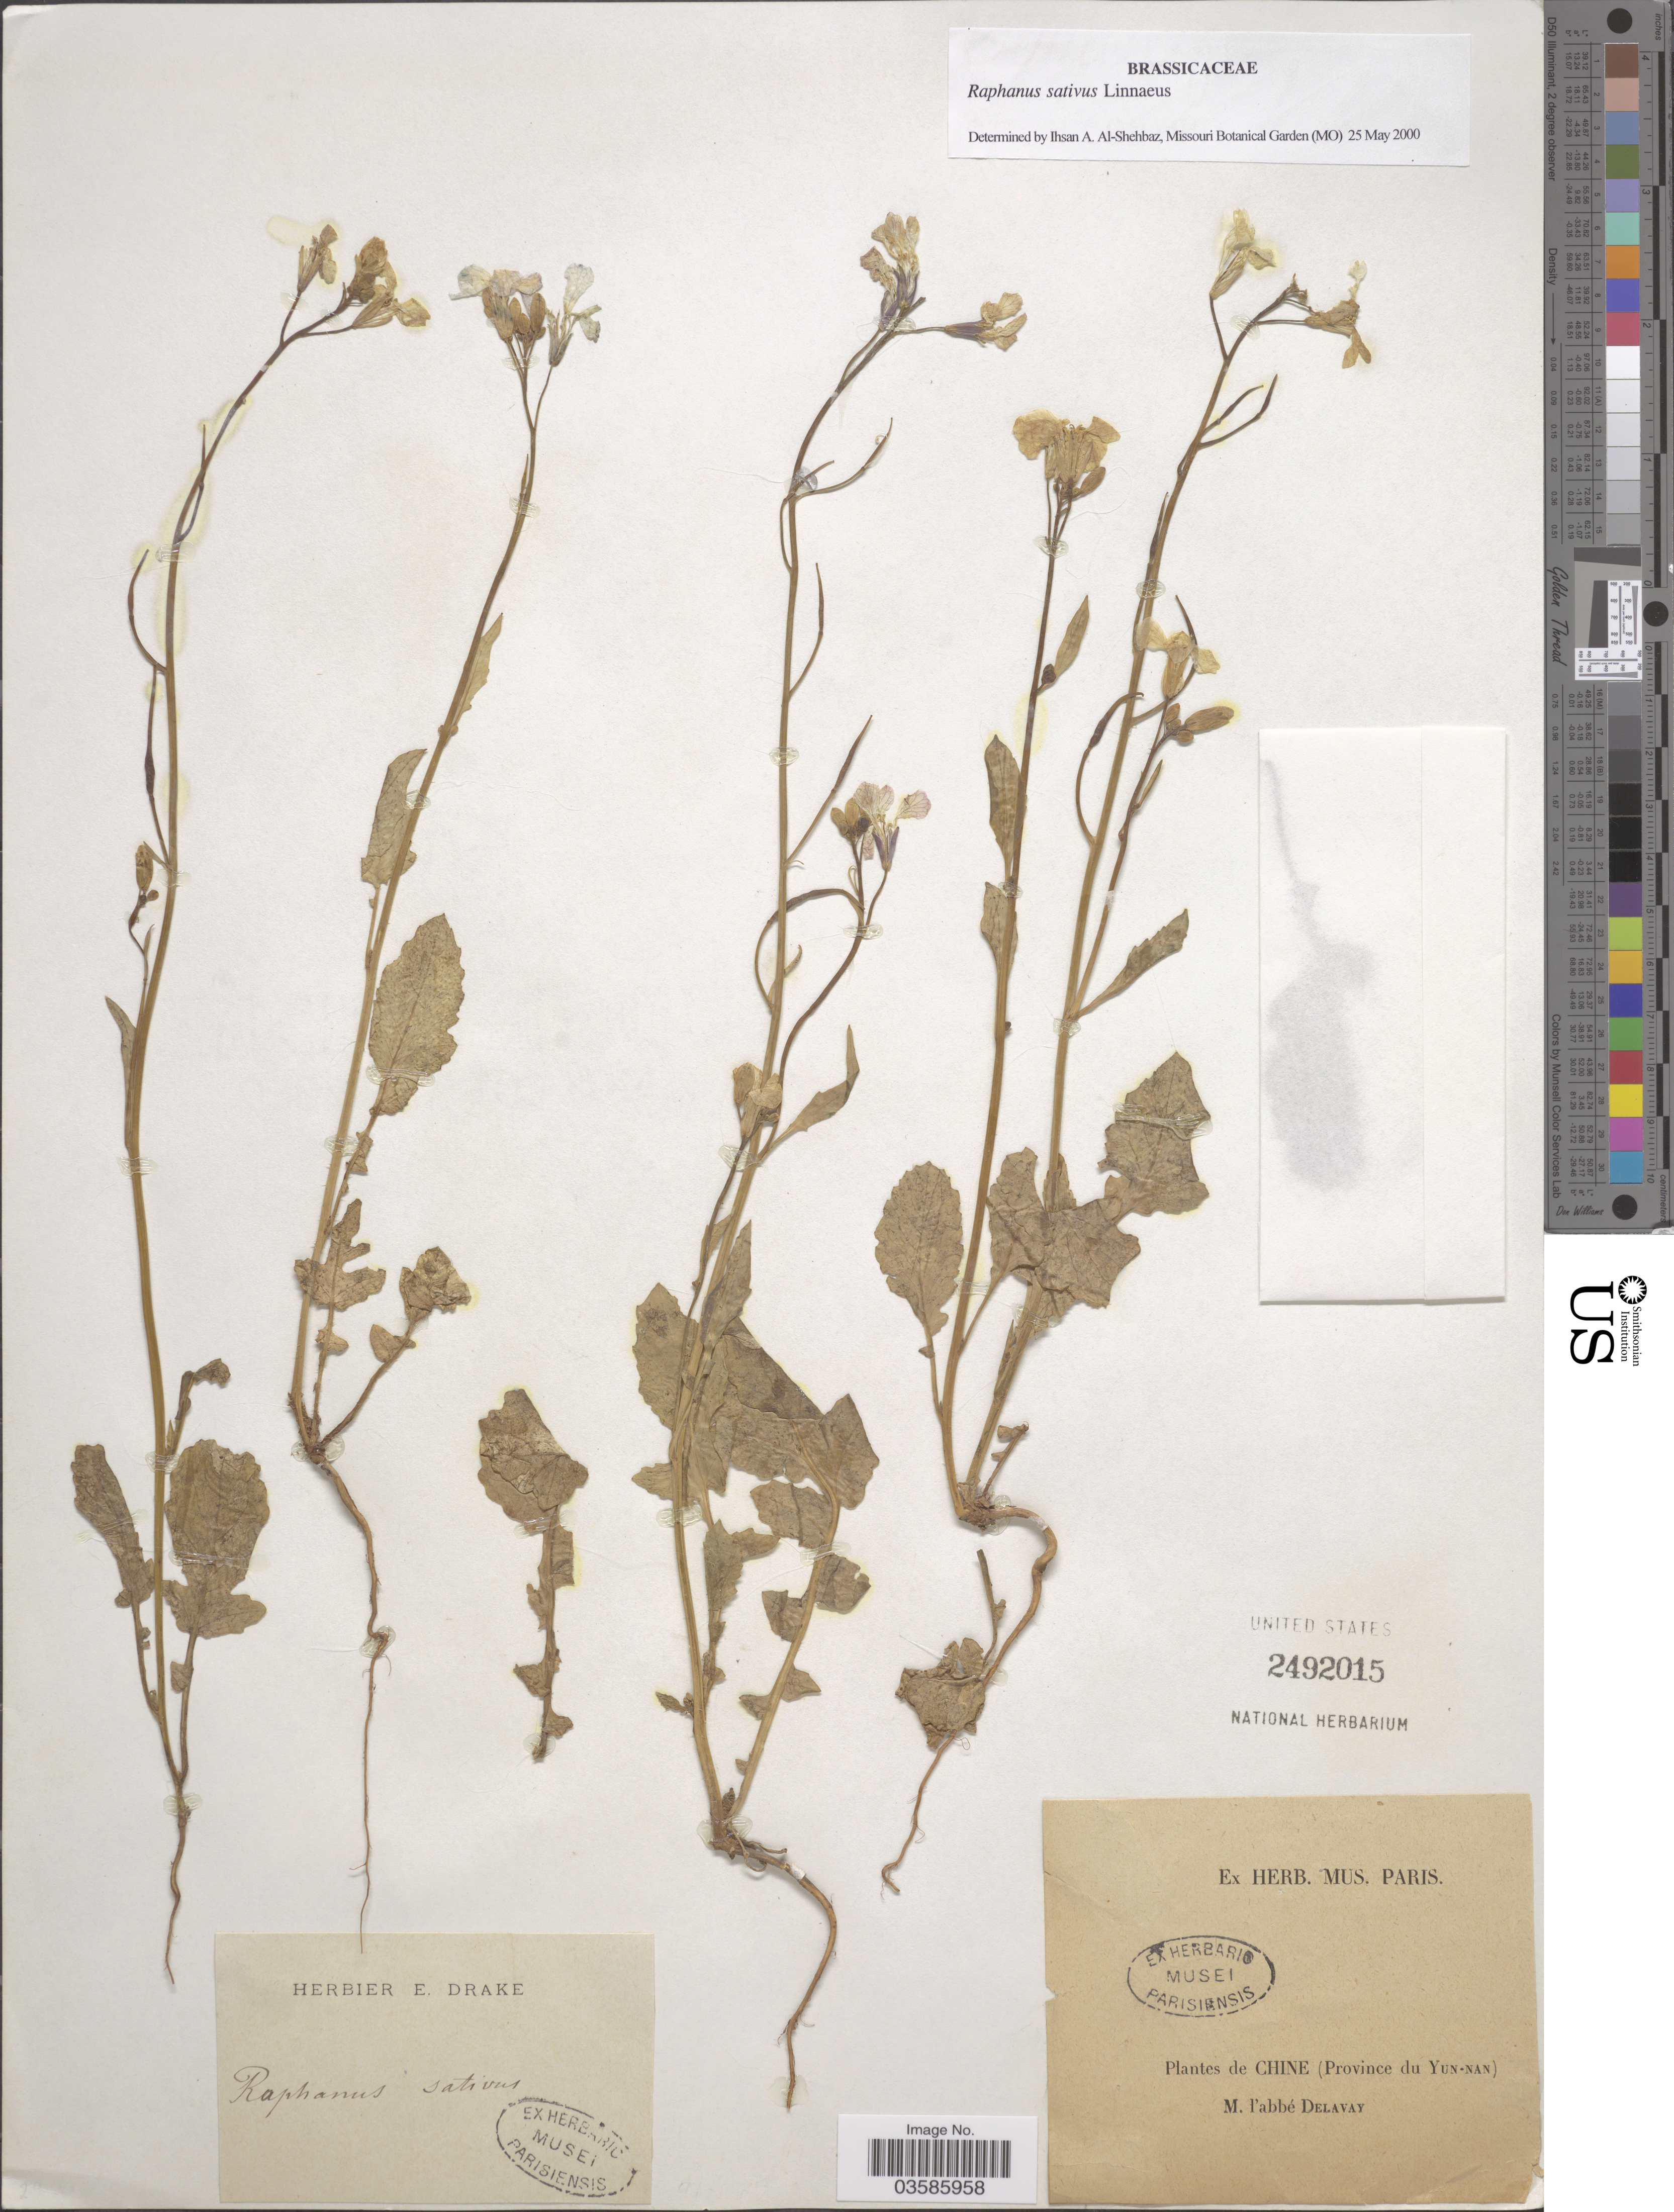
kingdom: Plantae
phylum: Tracheophyta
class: Magnoliopsida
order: Brassicales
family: Brassicaceae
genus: Raphanus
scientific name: Raphanus sativus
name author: L.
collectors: P. Delavay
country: China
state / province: Yunnan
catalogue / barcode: US 2492015